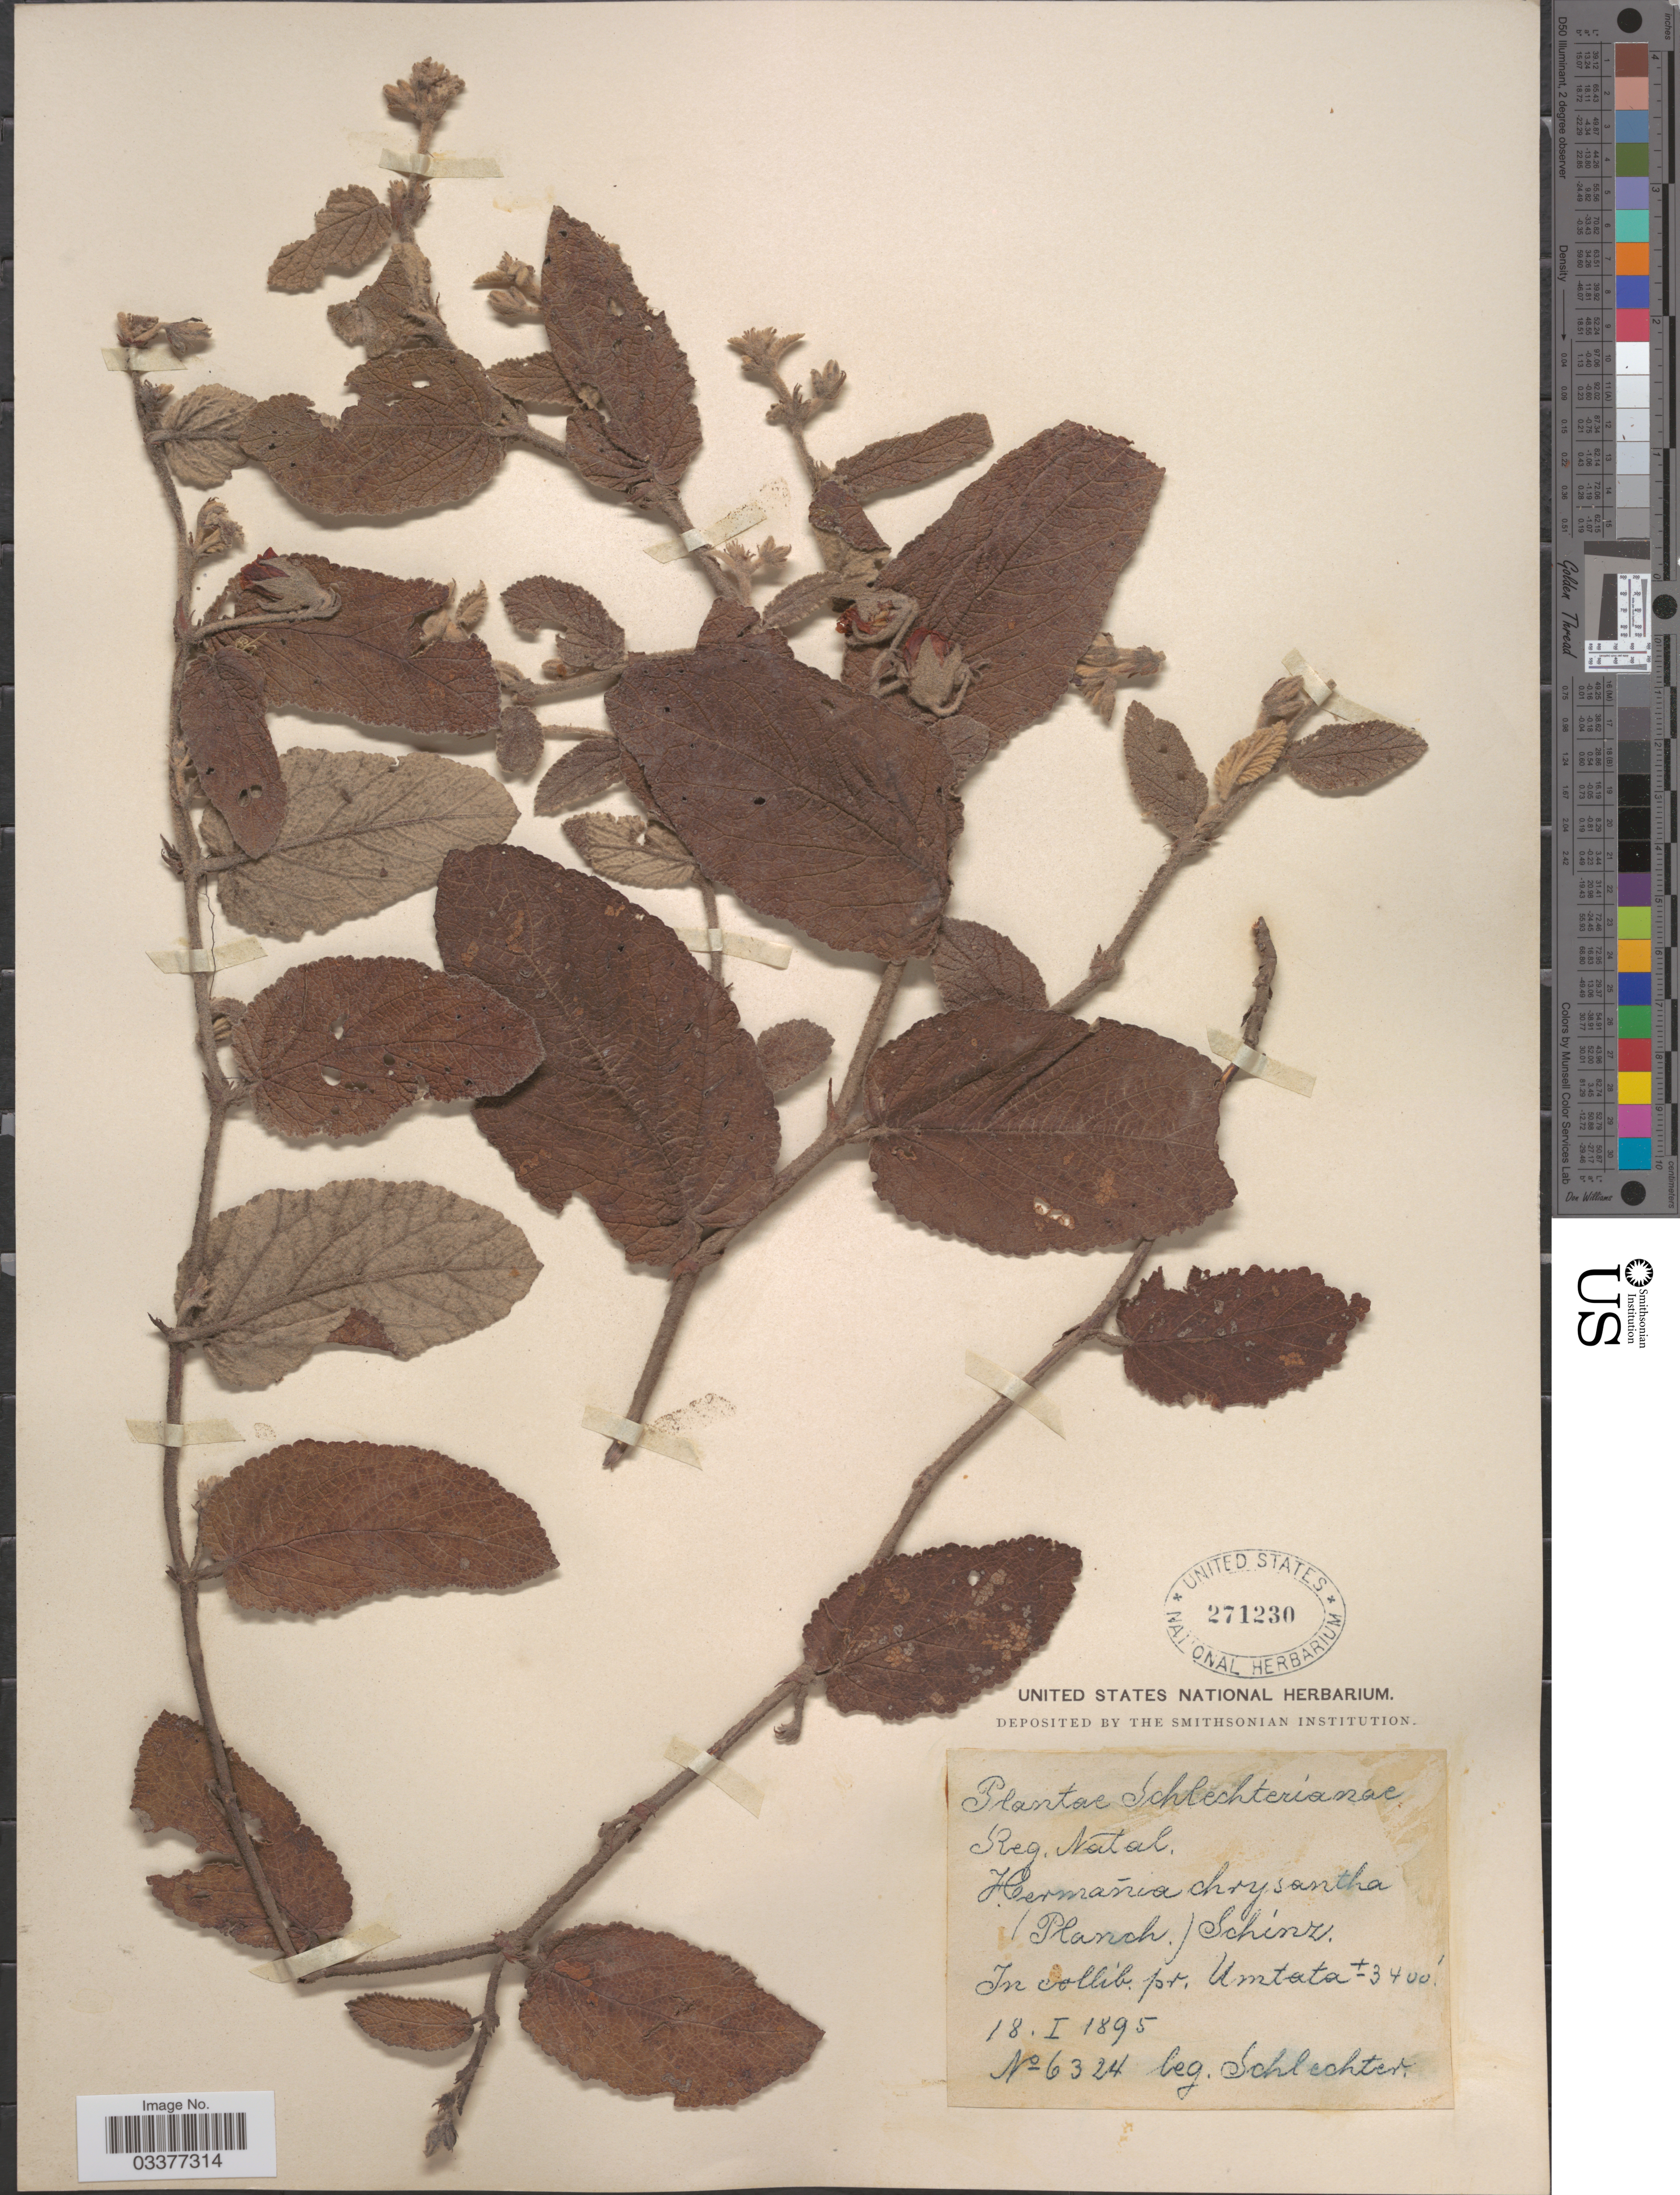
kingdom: Plantae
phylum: Tracheophyta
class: Magnoliopsida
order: Malvales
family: Malvaceae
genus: Hermannia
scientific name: Hermannia chrysantha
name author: (Planch.) Schinz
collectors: Schlechter, --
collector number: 6324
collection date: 1895-01-18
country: South Africa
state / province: KwaZulu-Natal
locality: Reg. Natal. In collib. pr. Umtata.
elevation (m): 1036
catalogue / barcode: US 271230